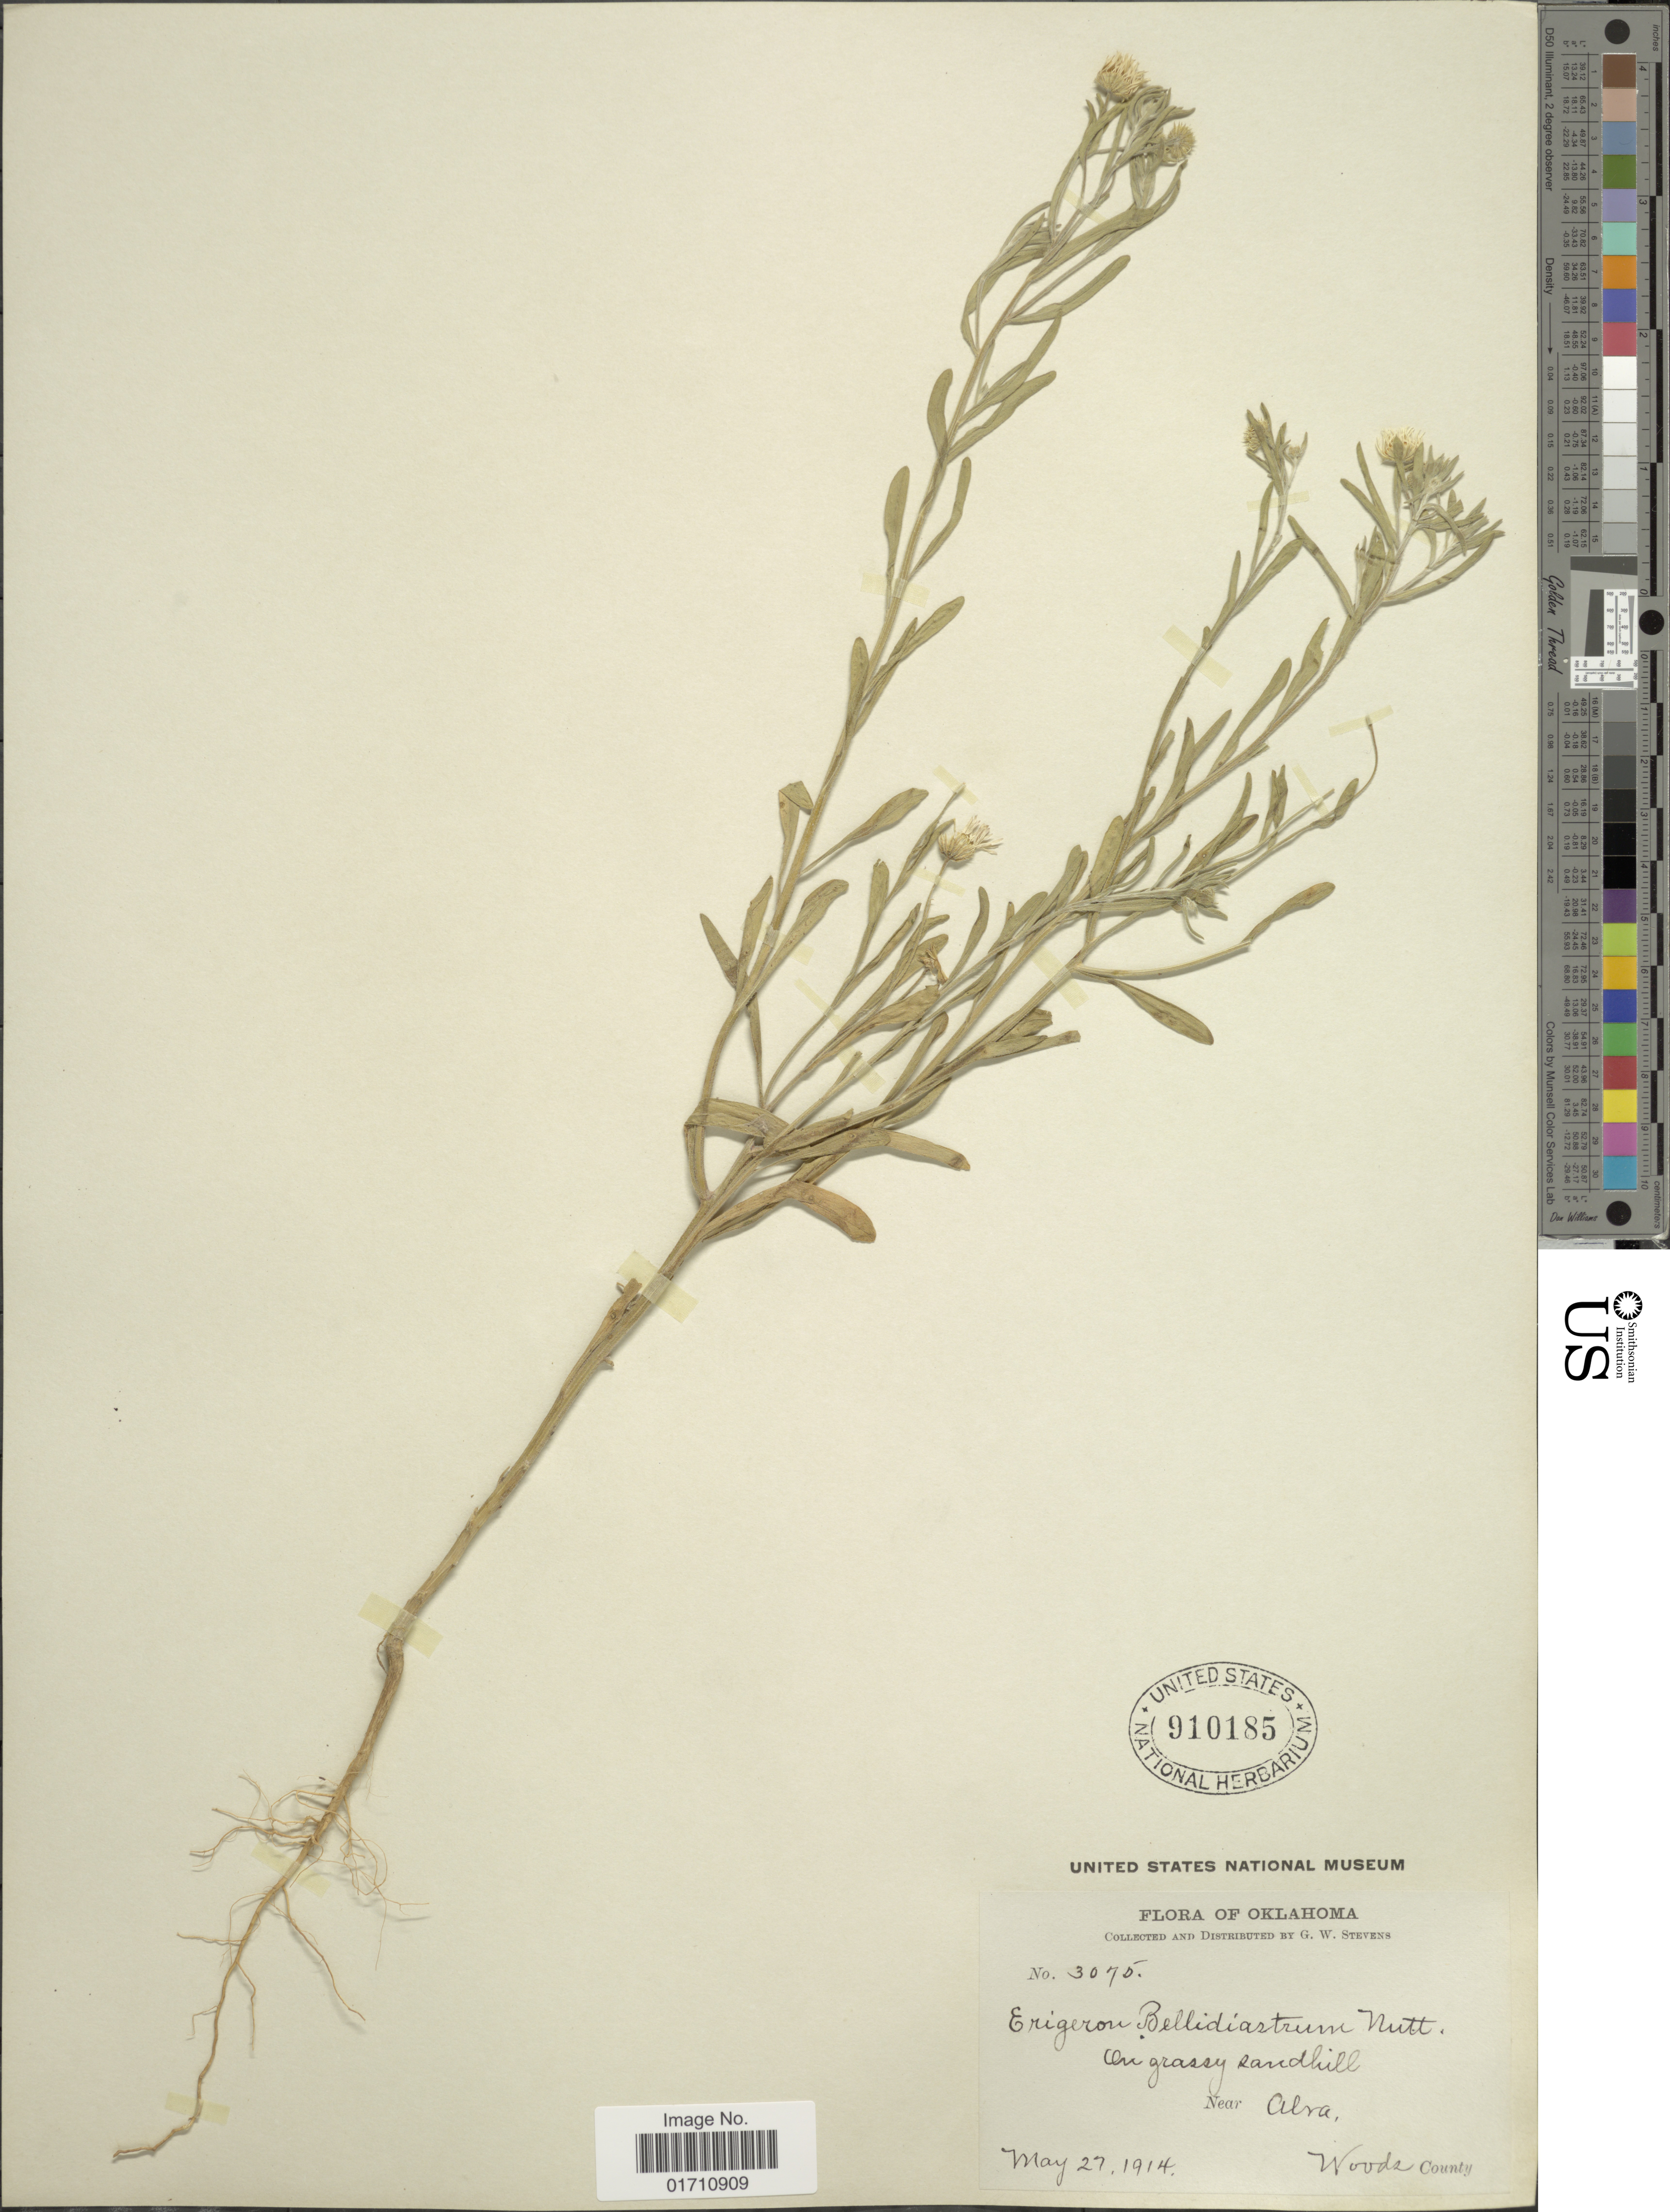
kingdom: Plantae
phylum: Tracheophyta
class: Magnoliopsida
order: Asterales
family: Asteraceae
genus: Erigeron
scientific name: Erigeron bellidiastrum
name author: Nutt.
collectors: G. W. Stevens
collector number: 3075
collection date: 1914-05-27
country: United States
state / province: Oklahoma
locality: On grassy sandhill, Near Alra, Woods County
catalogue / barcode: US 910185